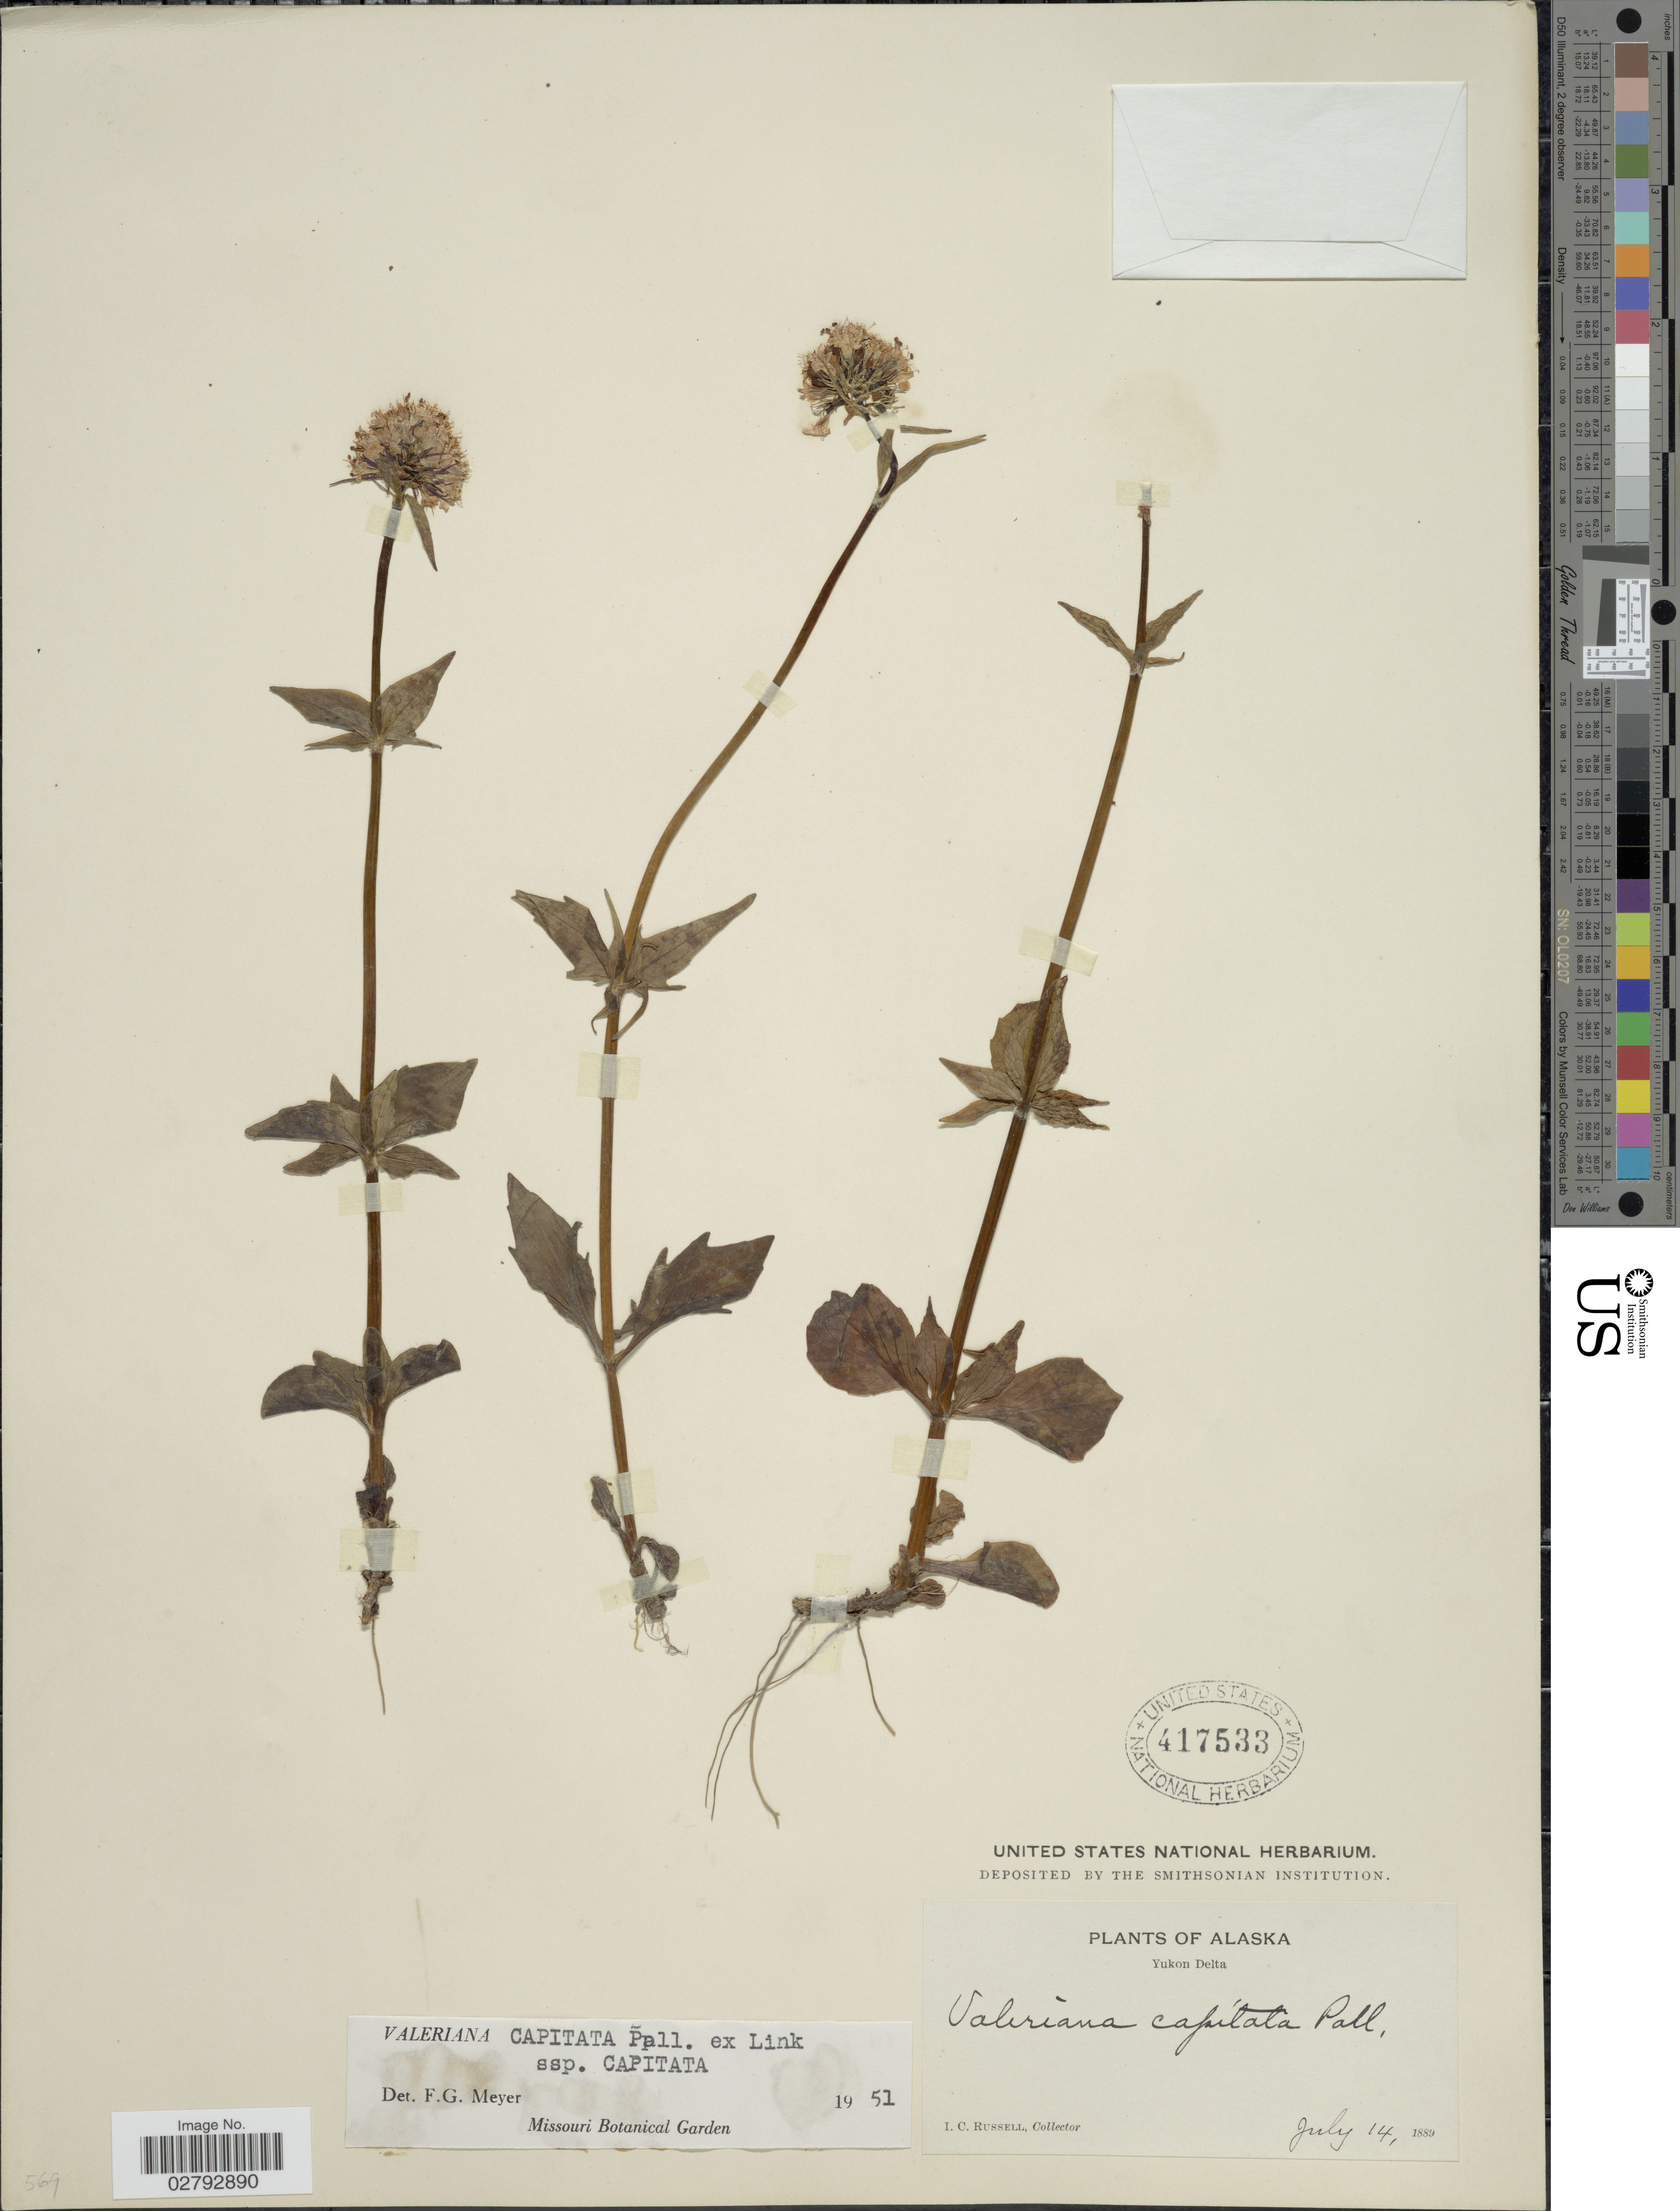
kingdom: Plantae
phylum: Tracheophyta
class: Magnoliopsida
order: Dipsacales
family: Caprifoliaceae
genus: Valeriana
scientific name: Valeriana capitata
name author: Link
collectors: I. C. Russell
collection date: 1889-07-14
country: United States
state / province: Alaska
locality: Yukon Delta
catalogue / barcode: US 417533